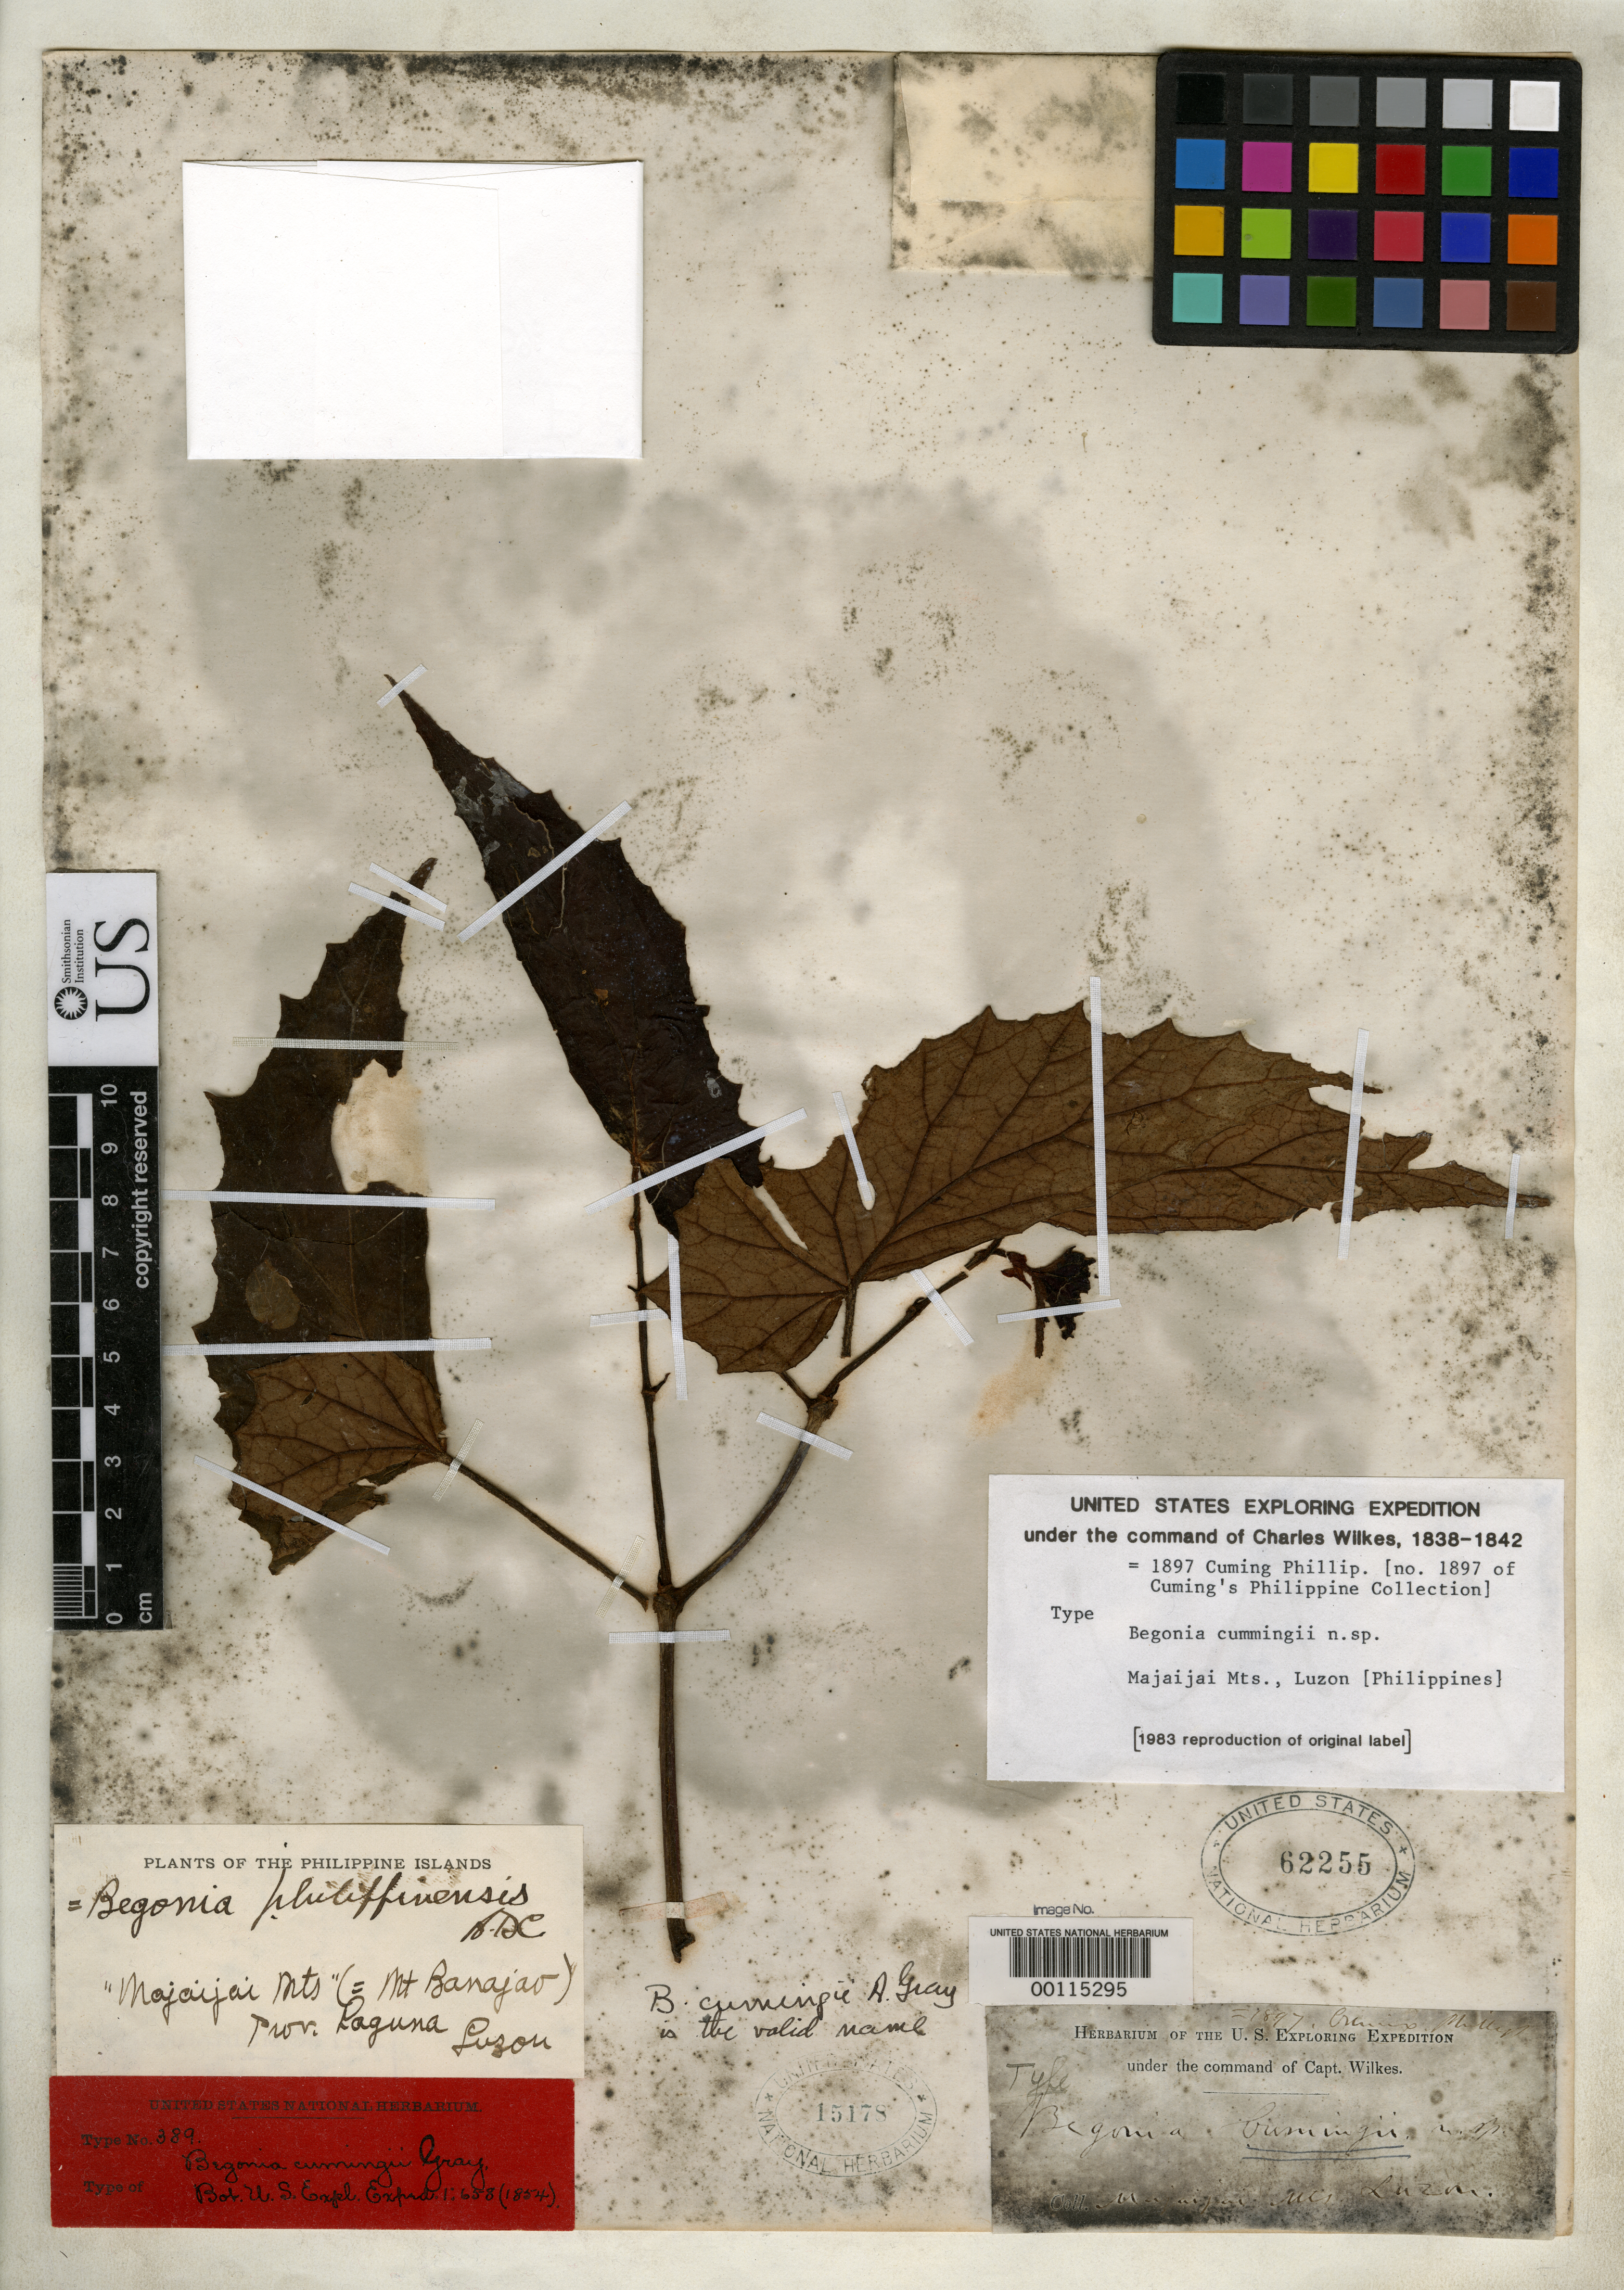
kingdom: Plantae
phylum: Tracheophyta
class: Magnoliopsida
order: Cucurbitales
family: Begoniaceae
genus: Begonia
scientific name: Begonia cumingii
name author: A. Gray in Wilkes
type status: Holotype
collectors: Wilkes Explor. Exped.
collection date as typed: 1838 to -- --- 1842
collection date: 1838/1842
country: Philippines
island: Luzon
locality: Majaijai Mountains.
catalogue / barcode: US 62255